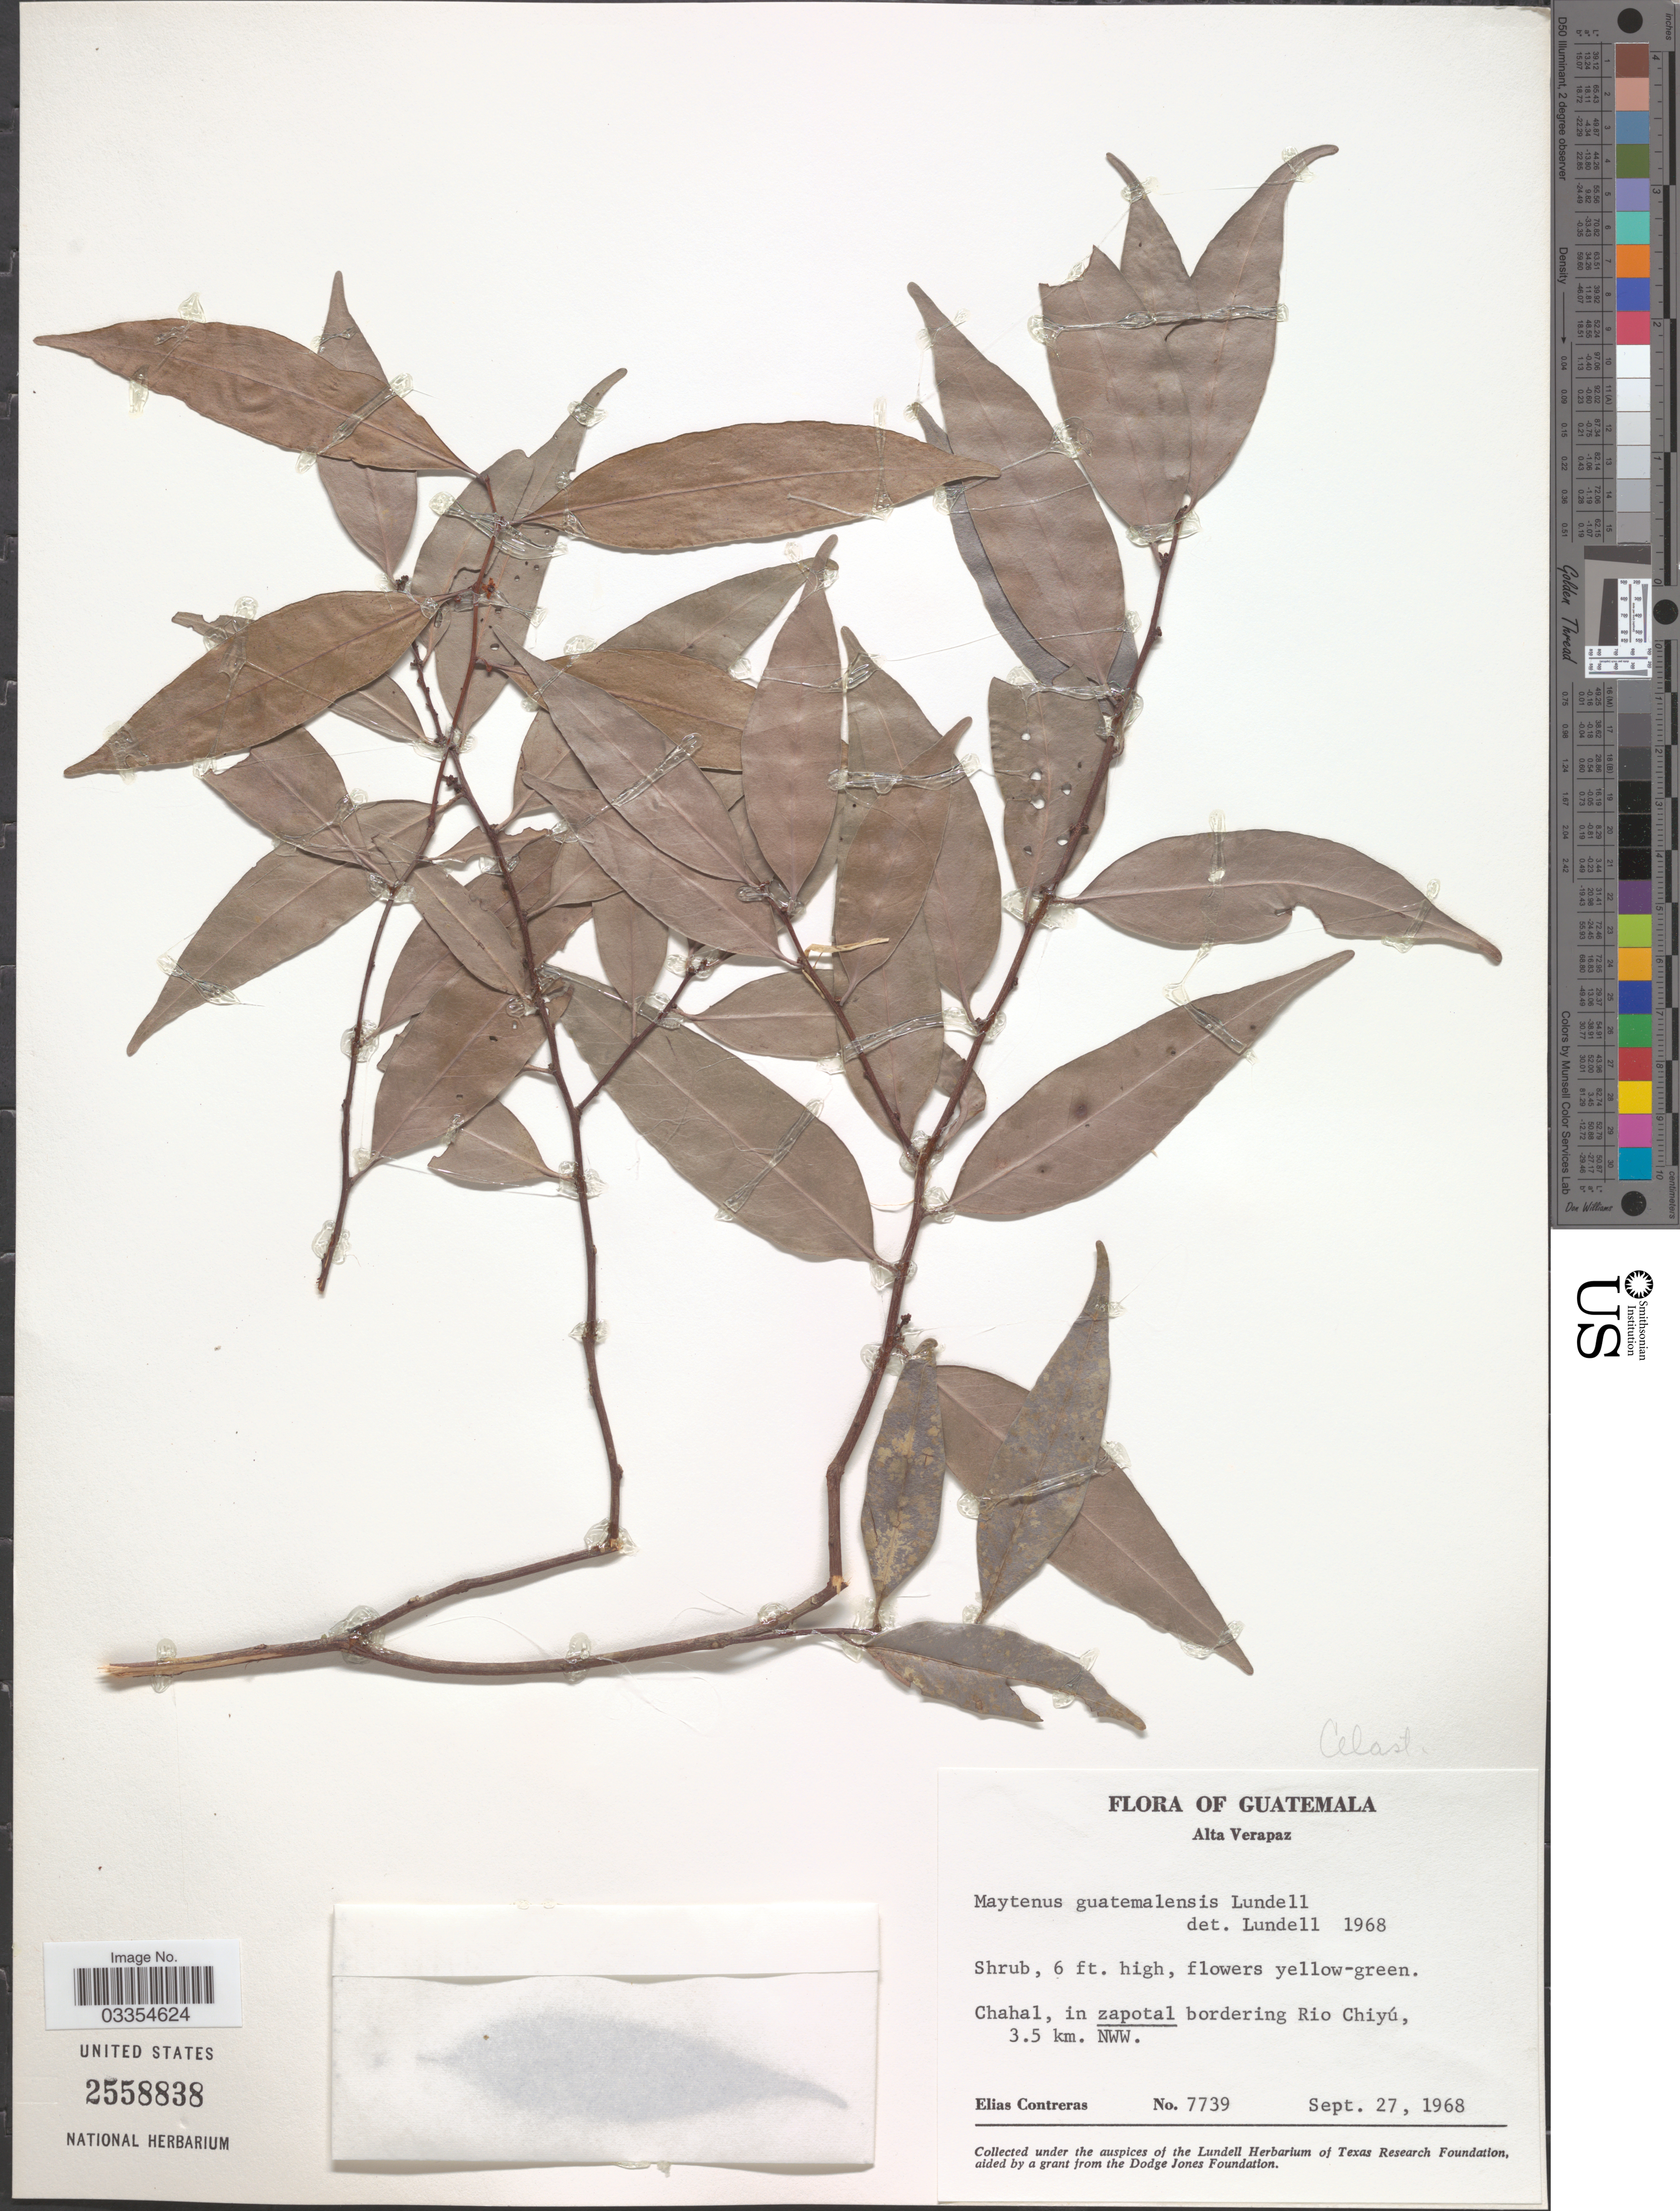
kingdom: Plantae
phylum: Tracheophyta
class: Magnoliopsida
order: Celastrales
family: Celastraceae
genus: Maytenus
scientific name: Maytenus guatemalensis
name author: Lundell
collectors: E. Contreras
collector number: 7739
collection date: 1968-09-27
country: Guatemala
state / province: Alta Verapaz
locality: Chahal, in zapotal bordering Rio Chiyú, 3.5 km. NWW.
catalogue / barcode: US 2558838